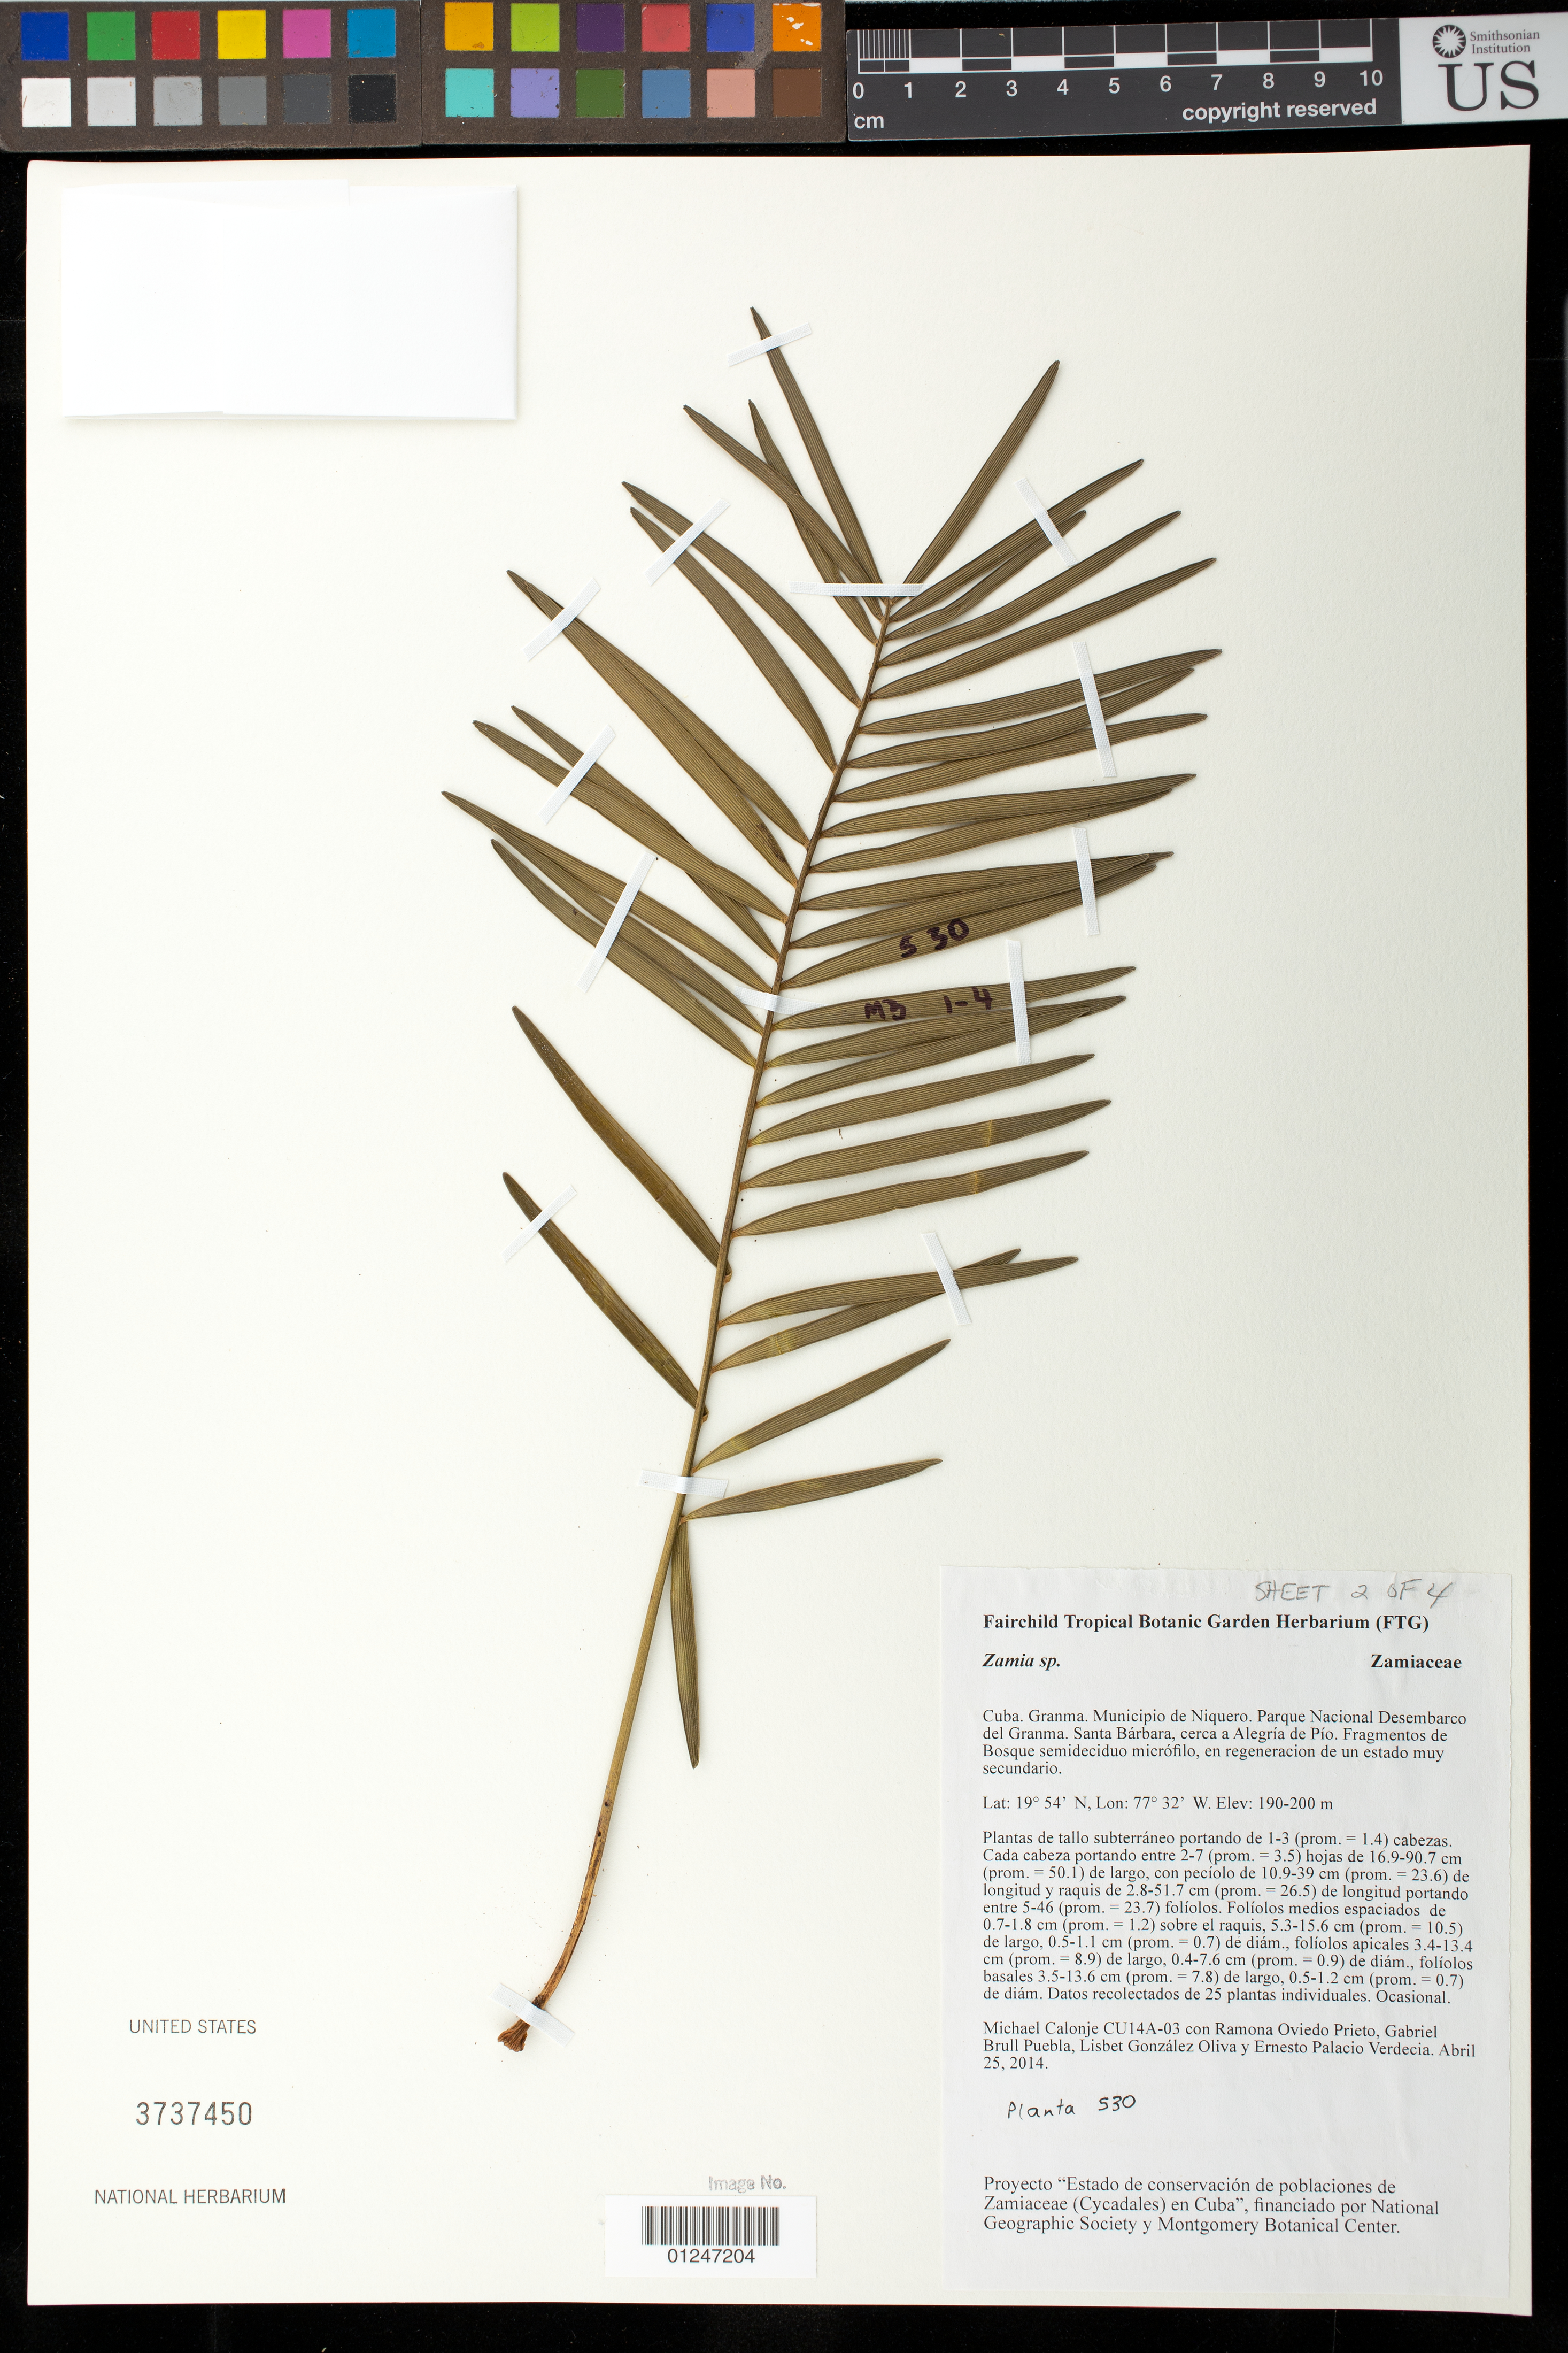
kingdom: Plantae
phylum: Tracheophyta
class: Cycadopsida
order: Cycadales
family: Zamiaceae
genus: Zamia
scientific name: Zamia sp.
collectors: M. Calonje, R. Oviedo Prieto, G. Brull Puebla, L. Oliva & E. Verdecia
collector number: CU14A-03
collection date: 2014-04-25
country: Cuba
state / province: Granma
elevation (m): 190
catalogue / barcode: US 3737450